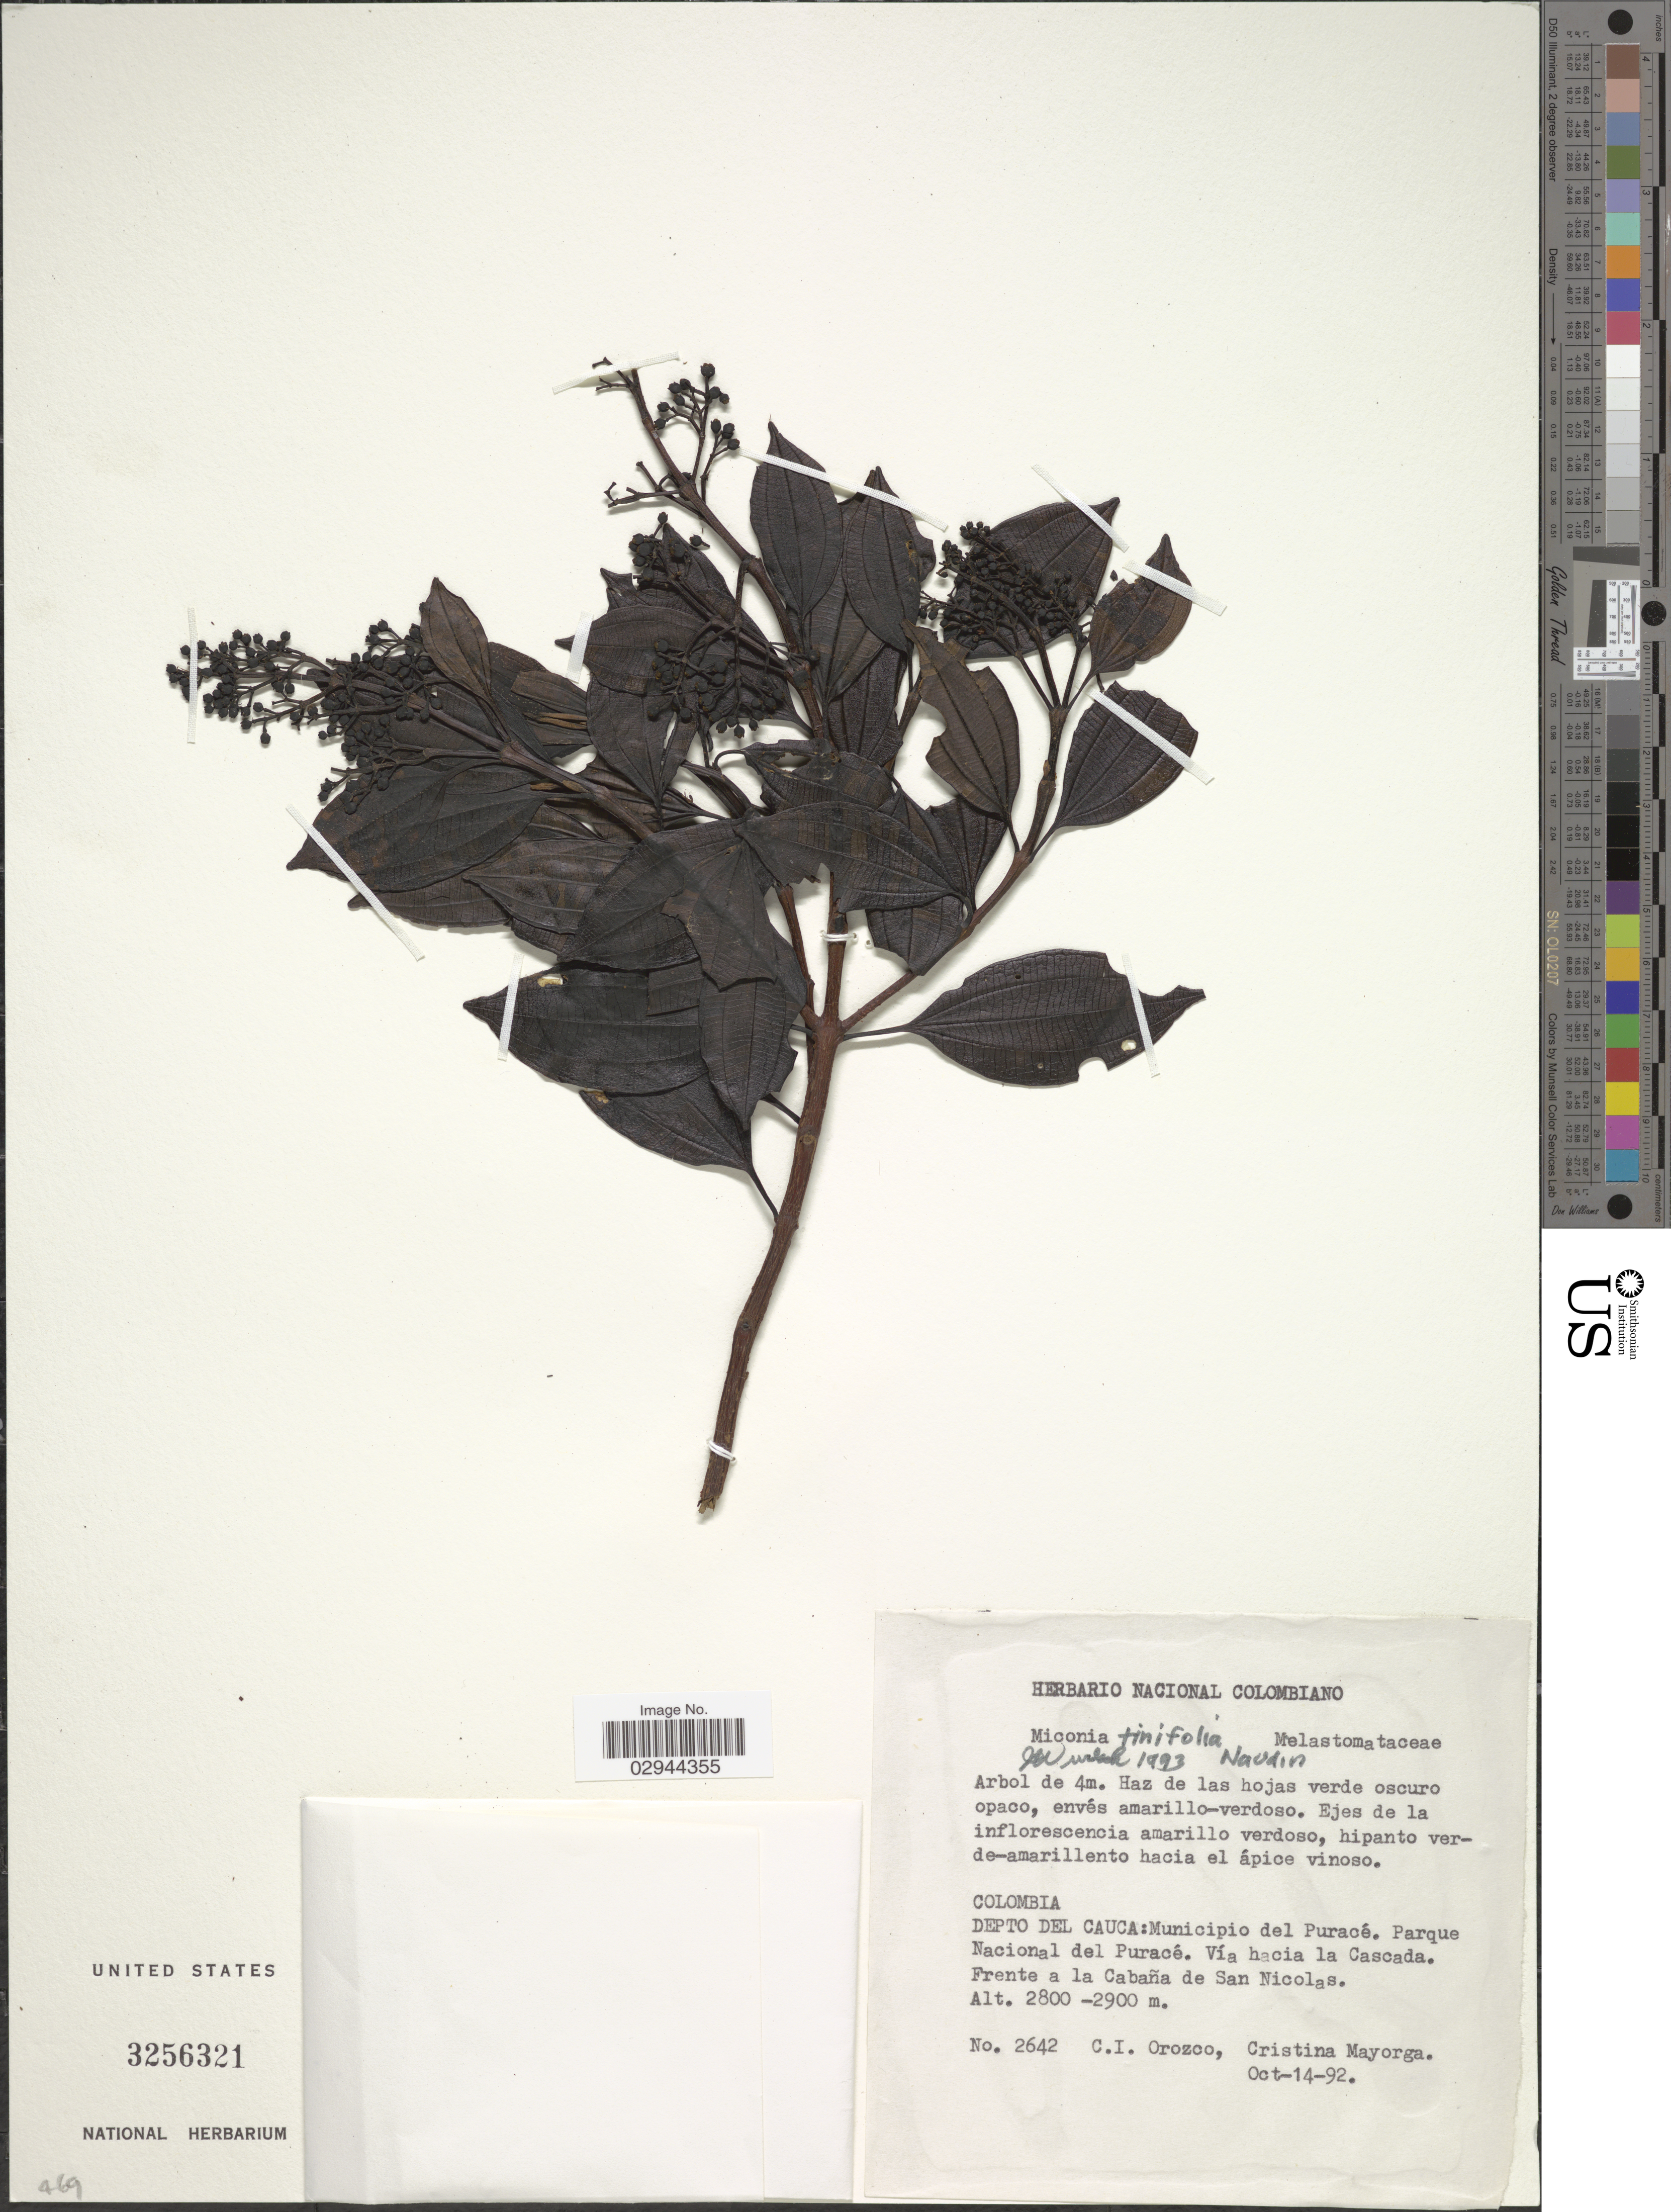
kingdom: Plantae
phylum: Tracheophyta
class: Magnoliopsida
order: Myrtales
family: Melastomataceae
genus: Miconia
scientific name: Miconia tinifolia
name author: Naudin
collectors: C. I. Orozco & C. Mayorga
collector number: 2642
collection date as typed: Transcribed d/m/y: 14/10/92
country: Colombia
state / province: Cauca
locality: Depto del Cauca: Municipio del Puracé. Parque Nacional del Puracé. Vía hacia la Cascada. Frente a la Cabaña de San Nicolas.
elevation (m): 2800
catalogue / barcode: US 3256321